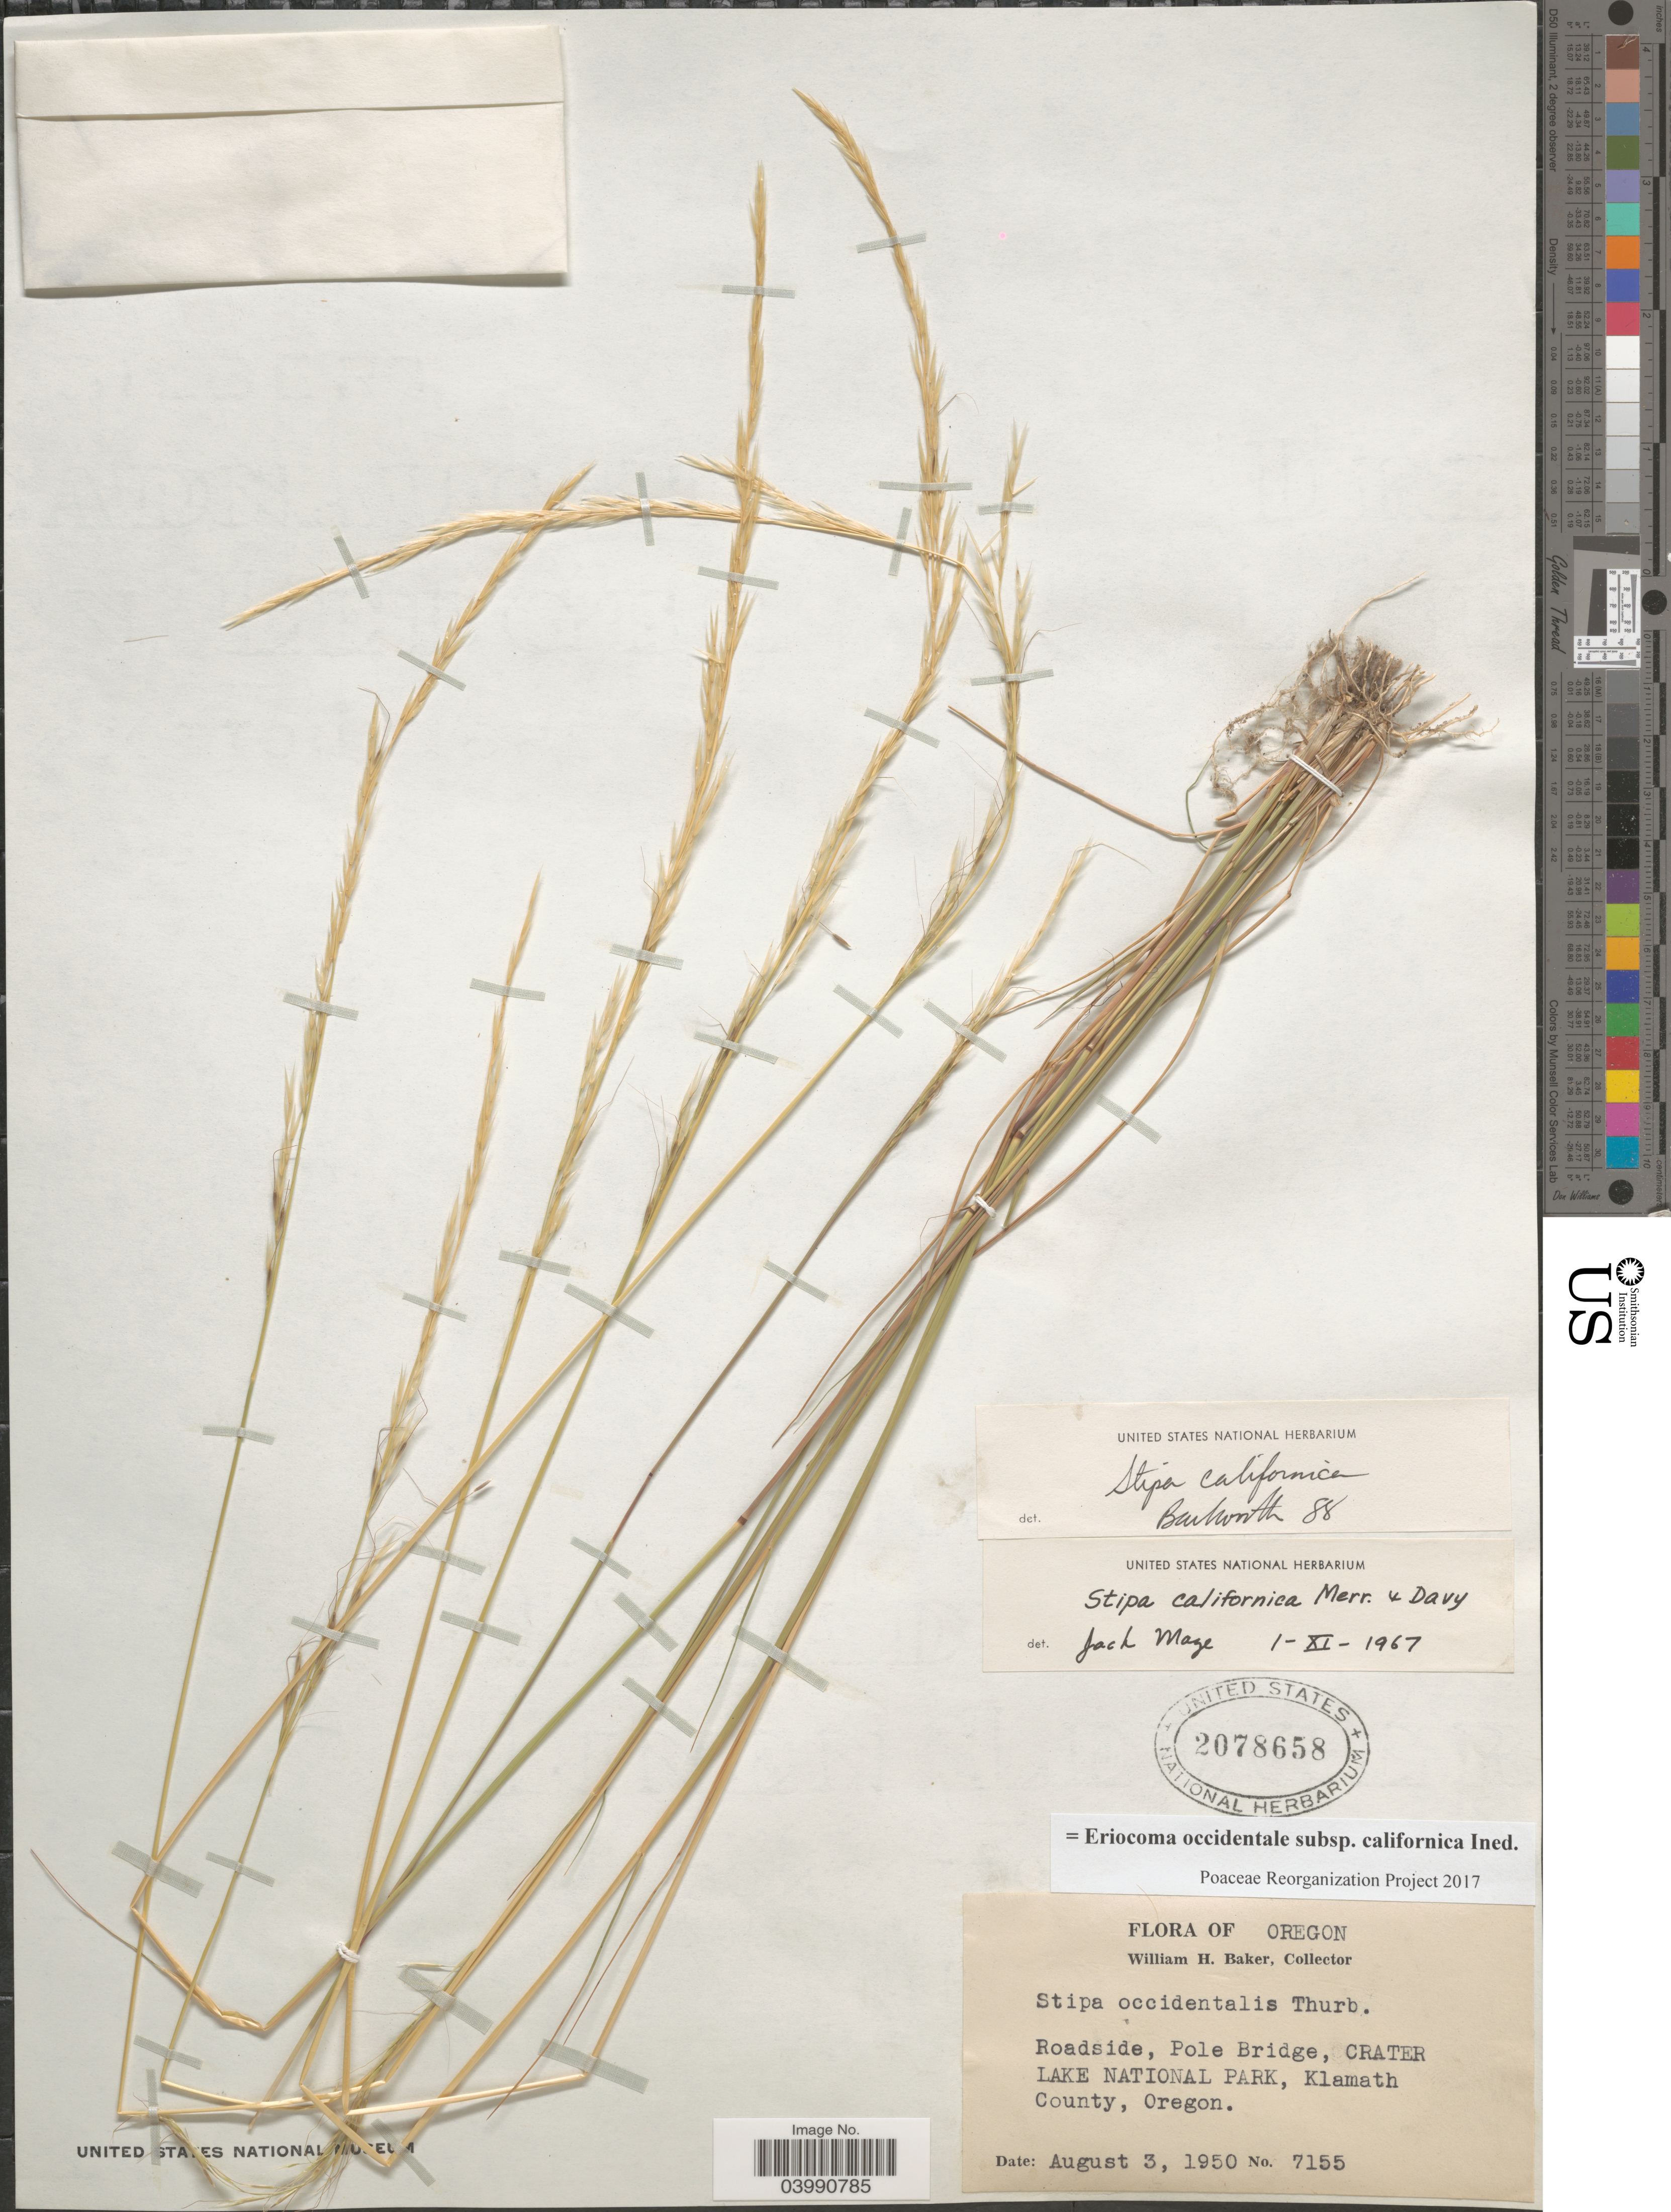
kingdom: Plantae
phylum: Tracheophyta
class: Liliopsida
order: Poales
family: Poaceae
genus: Eriocoma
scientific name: Eriocoma occidentalis subsp. californica ined.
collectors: W. H. Baker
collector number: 7155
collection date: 1950-08-03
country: United States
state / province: Oregon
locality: Roadside, Pole Bridge, Crater Lake National Park, Klamath County.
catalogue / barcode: US 2078658